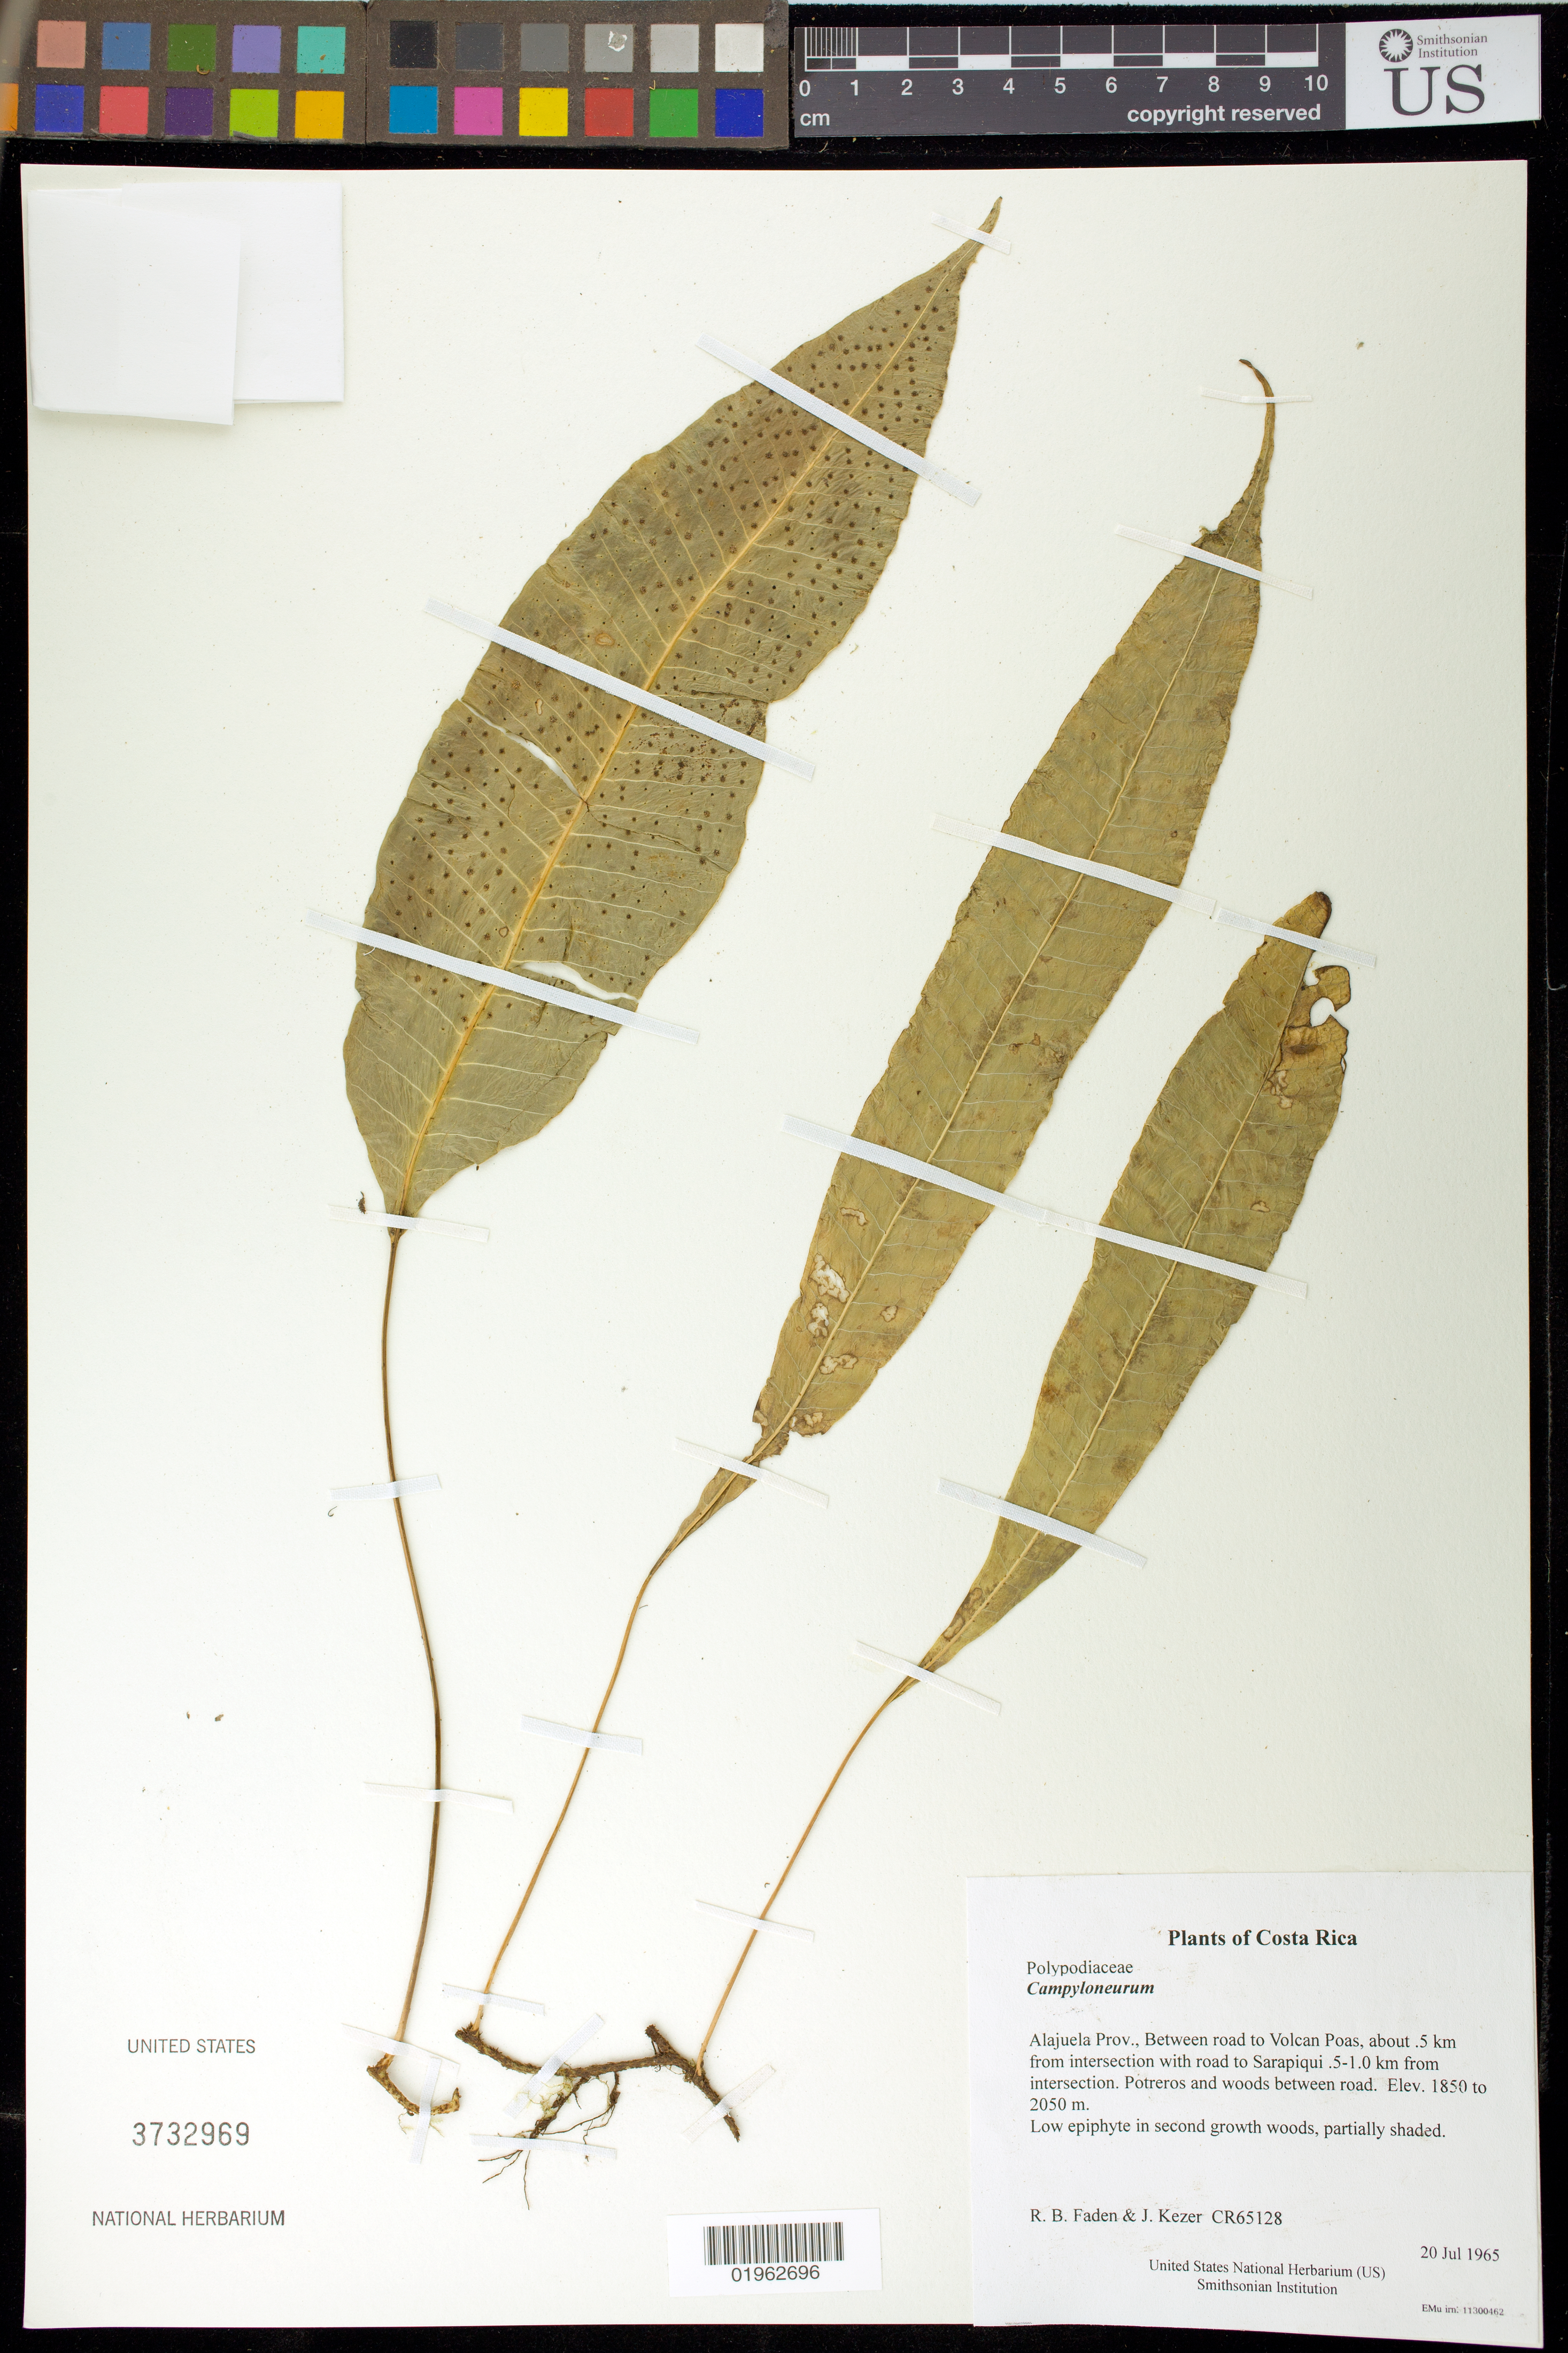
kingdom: Plantae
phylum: Tracheophyta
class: Polypodiopsida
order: Polypodiales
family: Polypodiaceae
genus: Campyloneurum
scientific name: Campyloneurum sp.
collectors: R. B. Faden & J. Kezer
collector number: CR65128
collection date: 1965-07-20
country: Costa Rica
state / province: Alajuela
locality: Between road to Volcan Poas, about .5 km from intersection with road to Sarapiqui .5-1.0 km from intersection. Potreros and woods between road.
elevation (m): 1850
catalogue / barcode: US 3732969